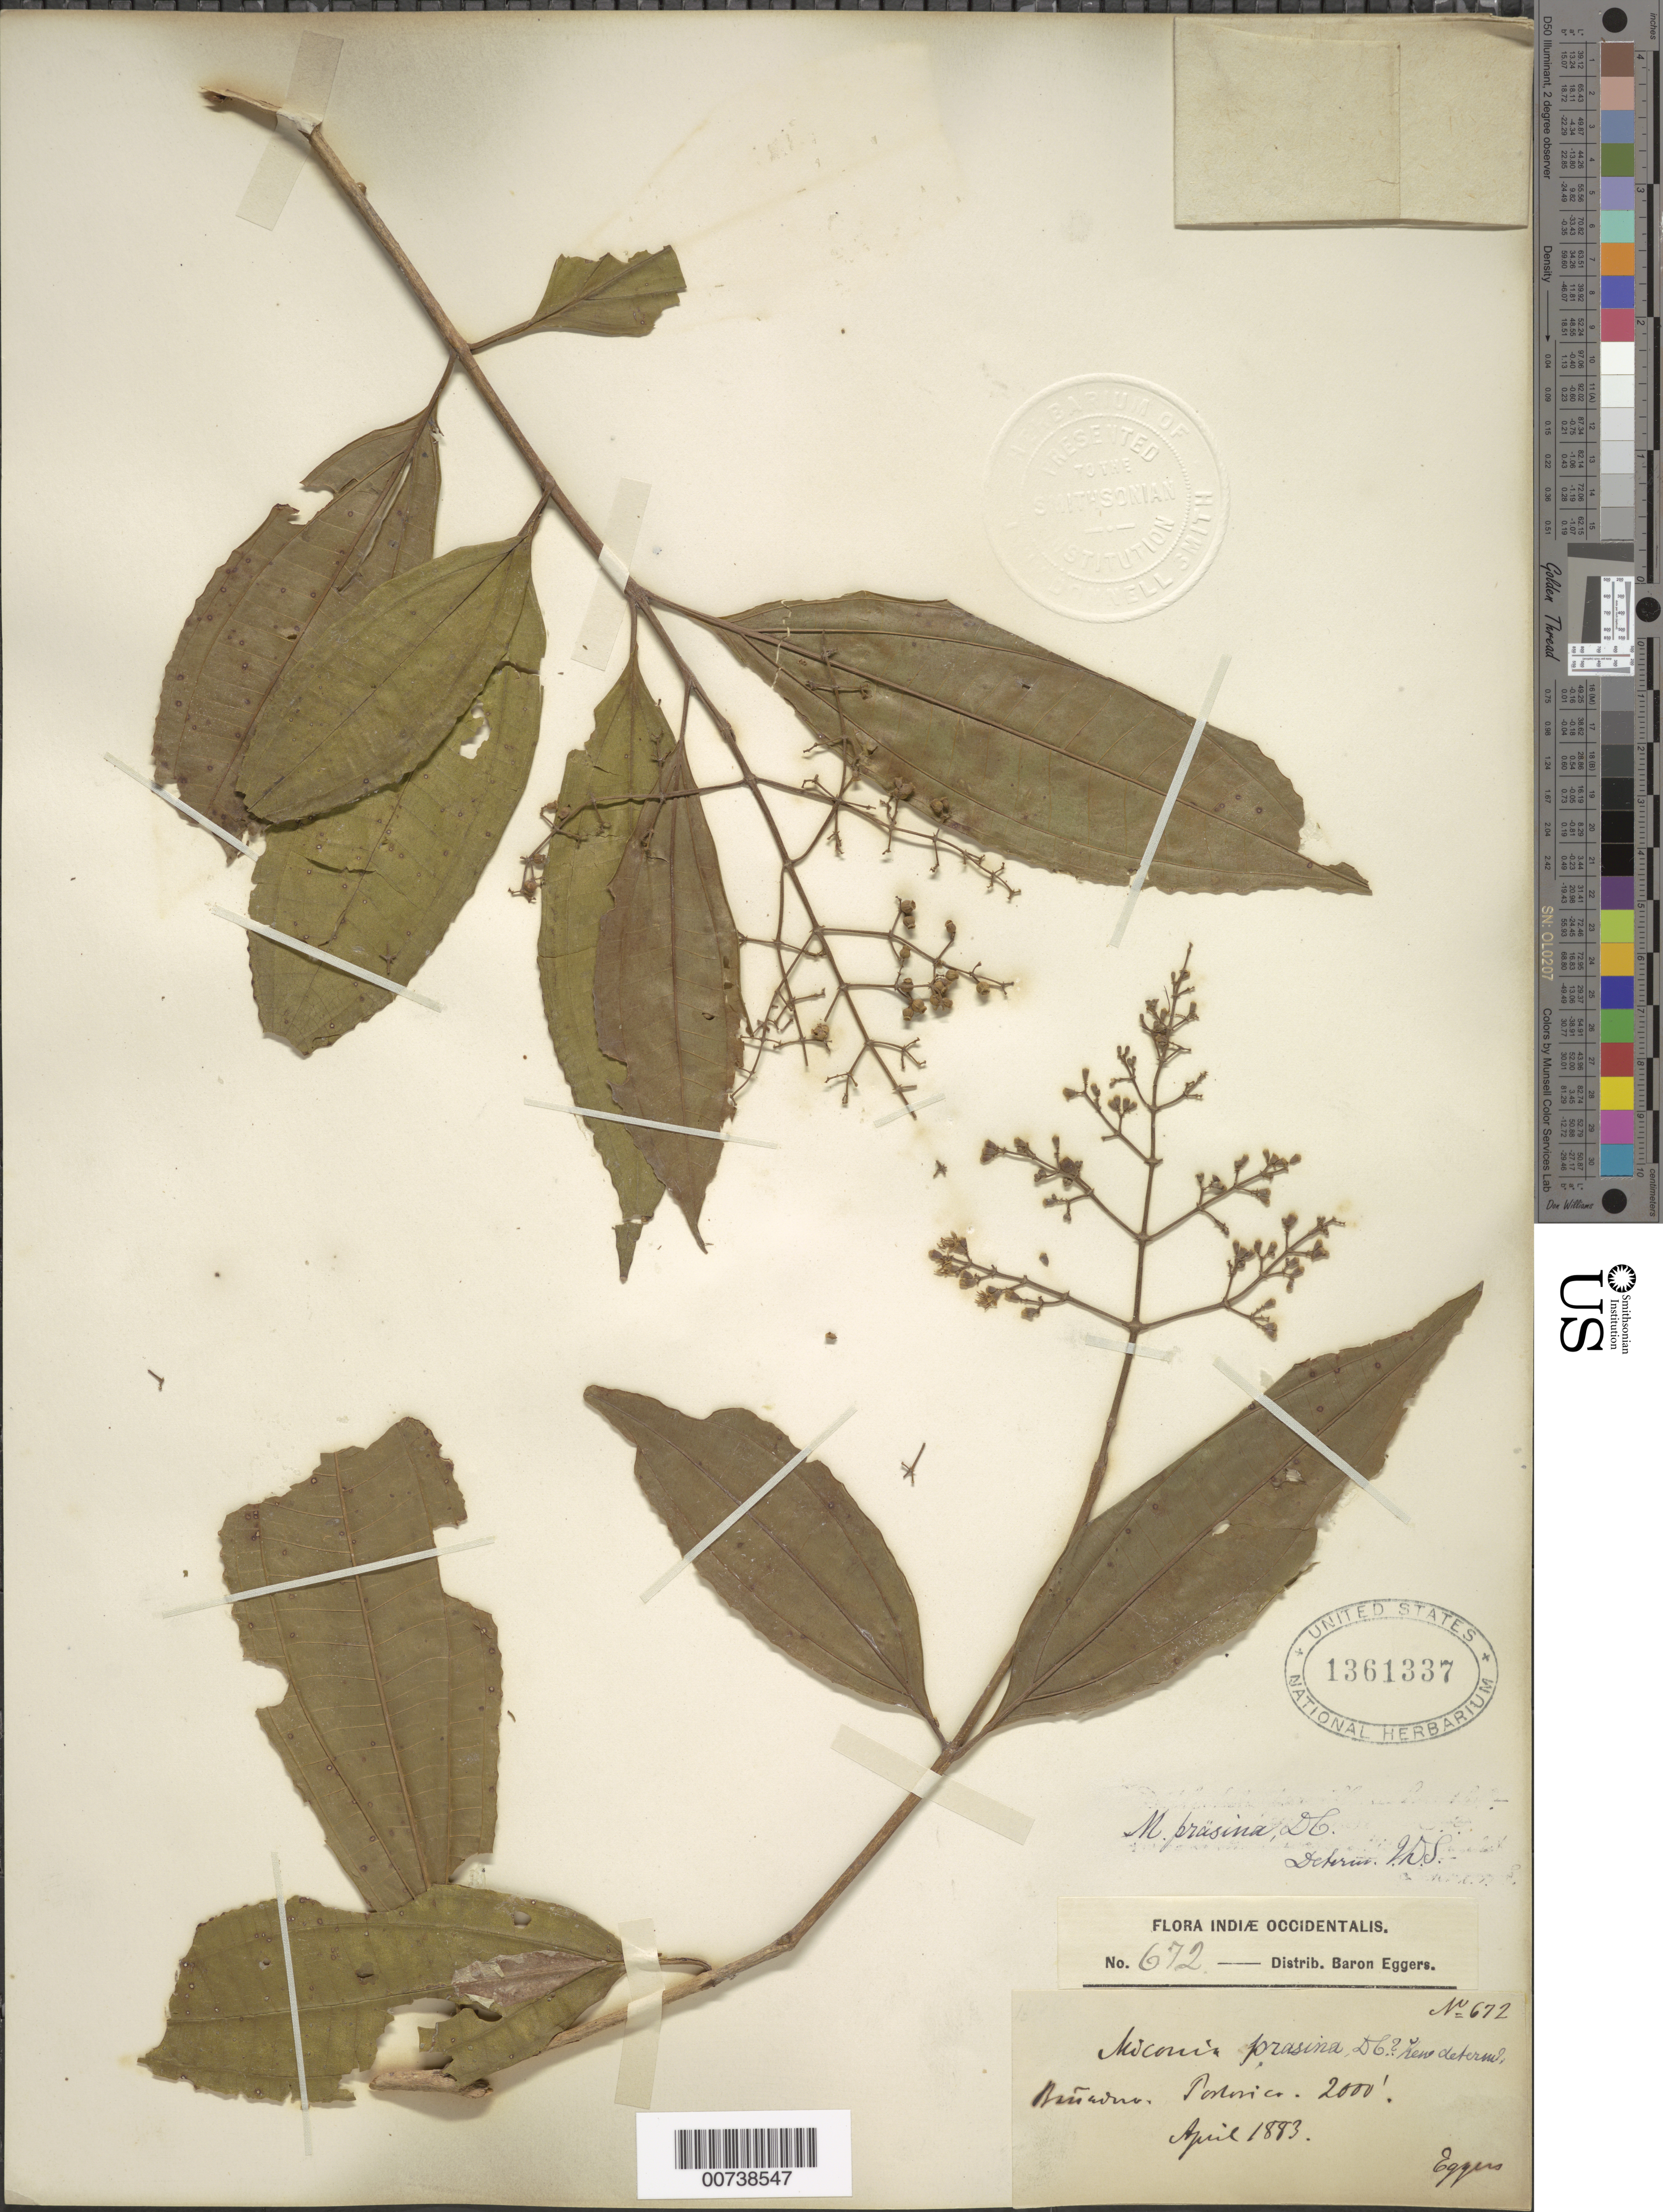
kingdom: Plantae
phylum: Tracheophyta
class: Magnoliopsida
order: Myrtales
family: Melastomataceae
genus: Miconia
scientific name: Miconia prasina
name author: (Sw.) DC.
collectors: H. F. A. von Eggers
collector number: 672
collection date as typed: Apr 1883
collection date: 1883-04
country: Puerto Rico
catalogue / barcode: US 1361337